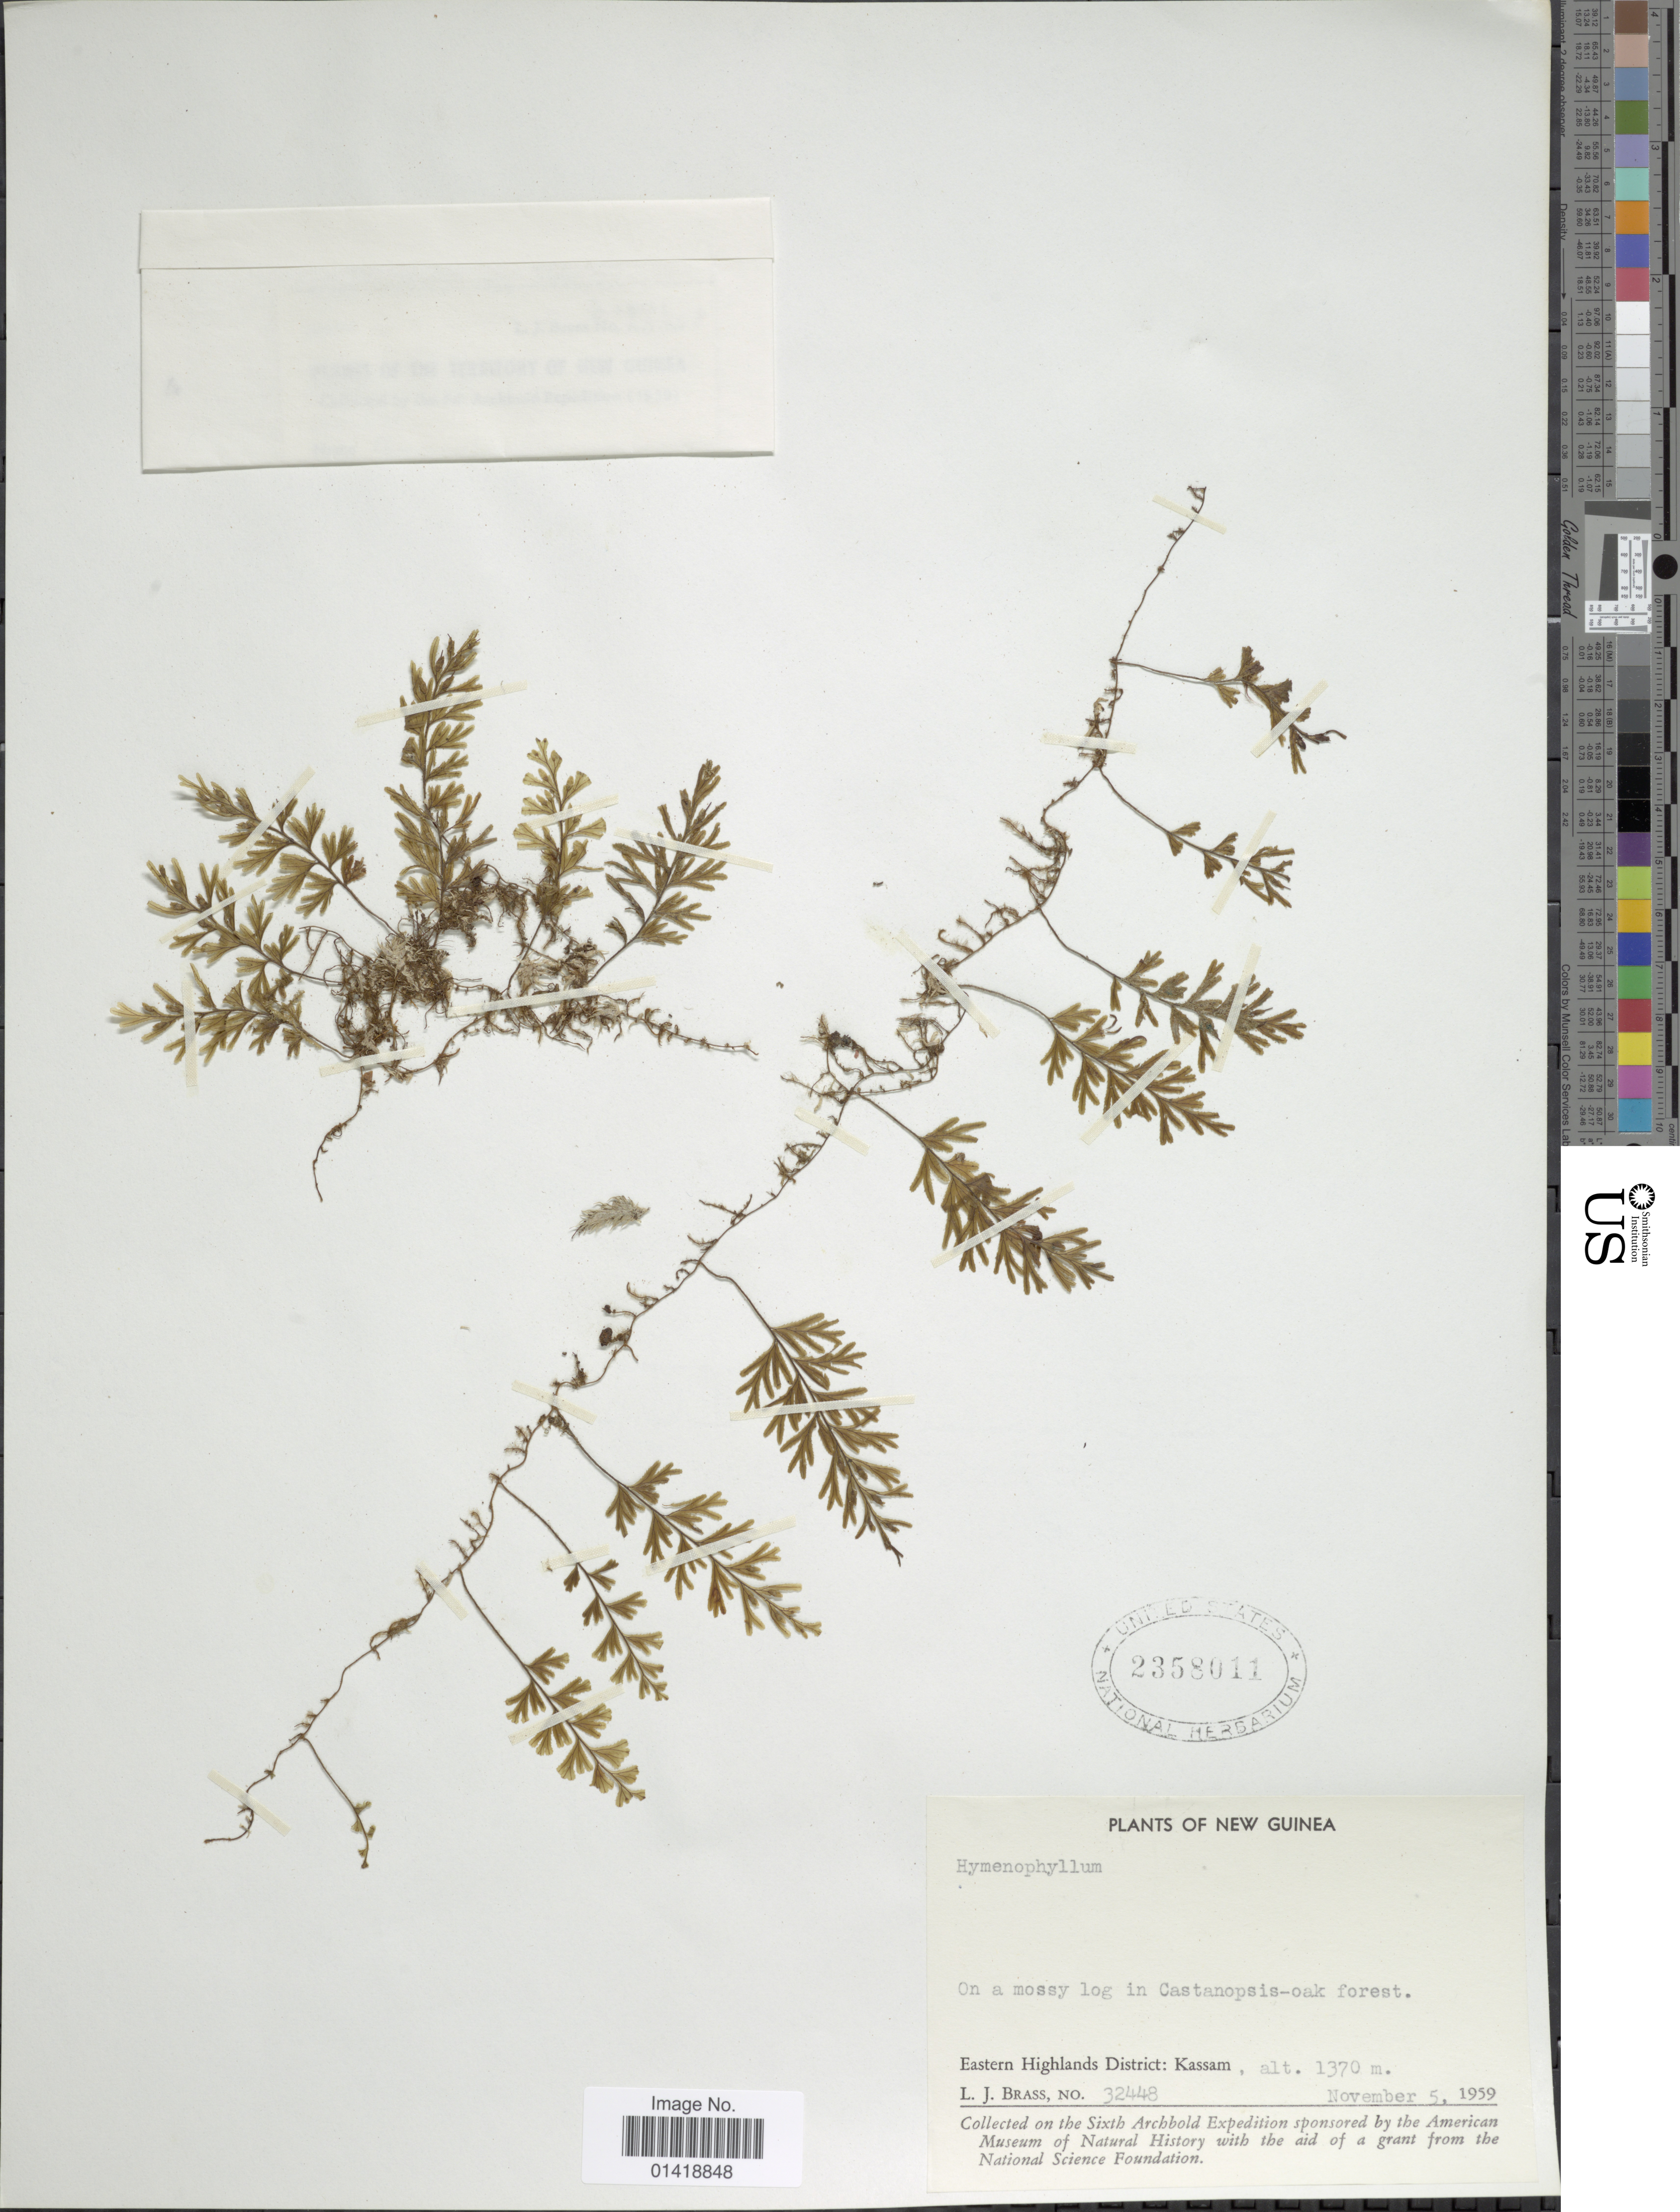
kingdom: Plantae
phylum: Tracheophyta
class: Polypodiopsida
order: Hymenophyllales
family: Hymenophyllaceae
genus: Hymenophyllum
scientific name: Hymenophyllum sp.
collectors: L. J. Brass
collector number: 32448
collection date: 1959-11-05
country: Papua New Guinea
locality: New Guinea Eastern Highlands District: Kassam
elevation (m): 1370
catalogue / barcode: US 2358011